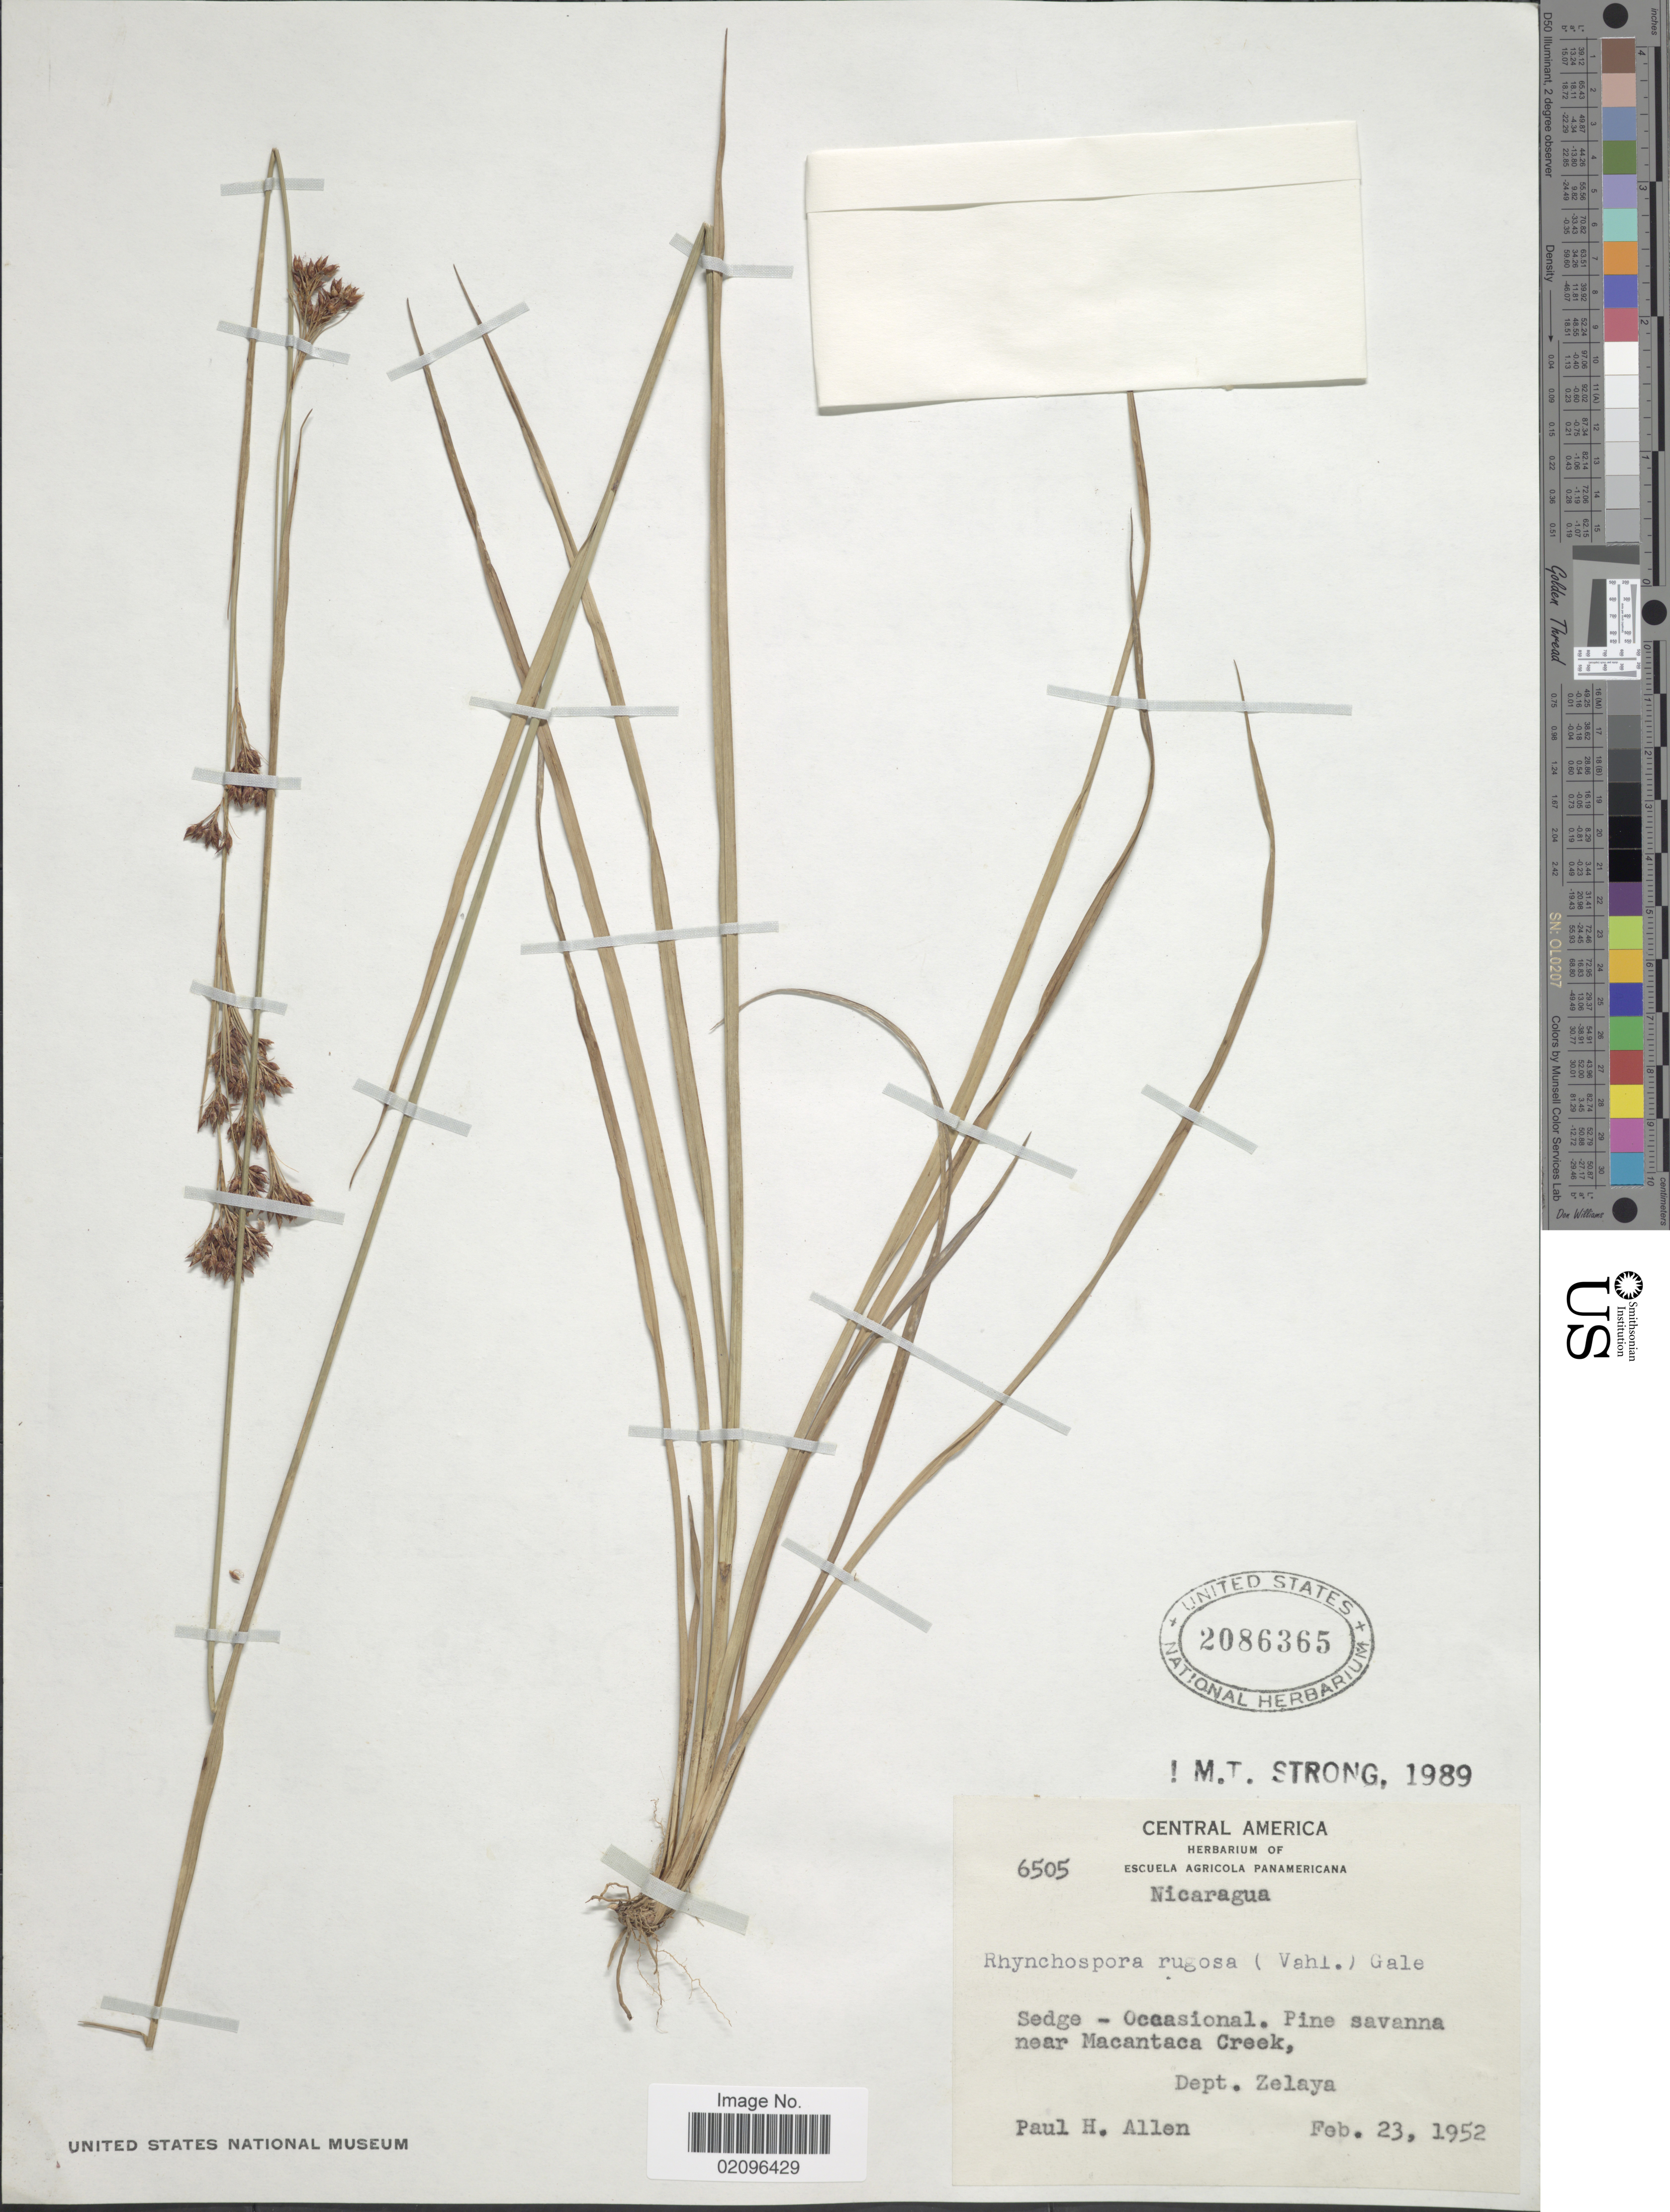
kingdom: Plantae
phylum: Tracheophyta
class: Liliopsida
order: Poales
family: Cyperaceae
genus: Rhynchospora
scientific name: Rhynchospora rugosa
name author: (Vahl) Gale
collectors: P. H. Allen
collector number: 6505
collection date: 1952-02-23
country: Nicaragua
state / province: Atlantico Norte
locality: Central America, Nicaragua. Sedge - Occasional, Pine savanna near Macantaca Creek. Dept. Zelaya.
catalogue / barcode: US 2086365